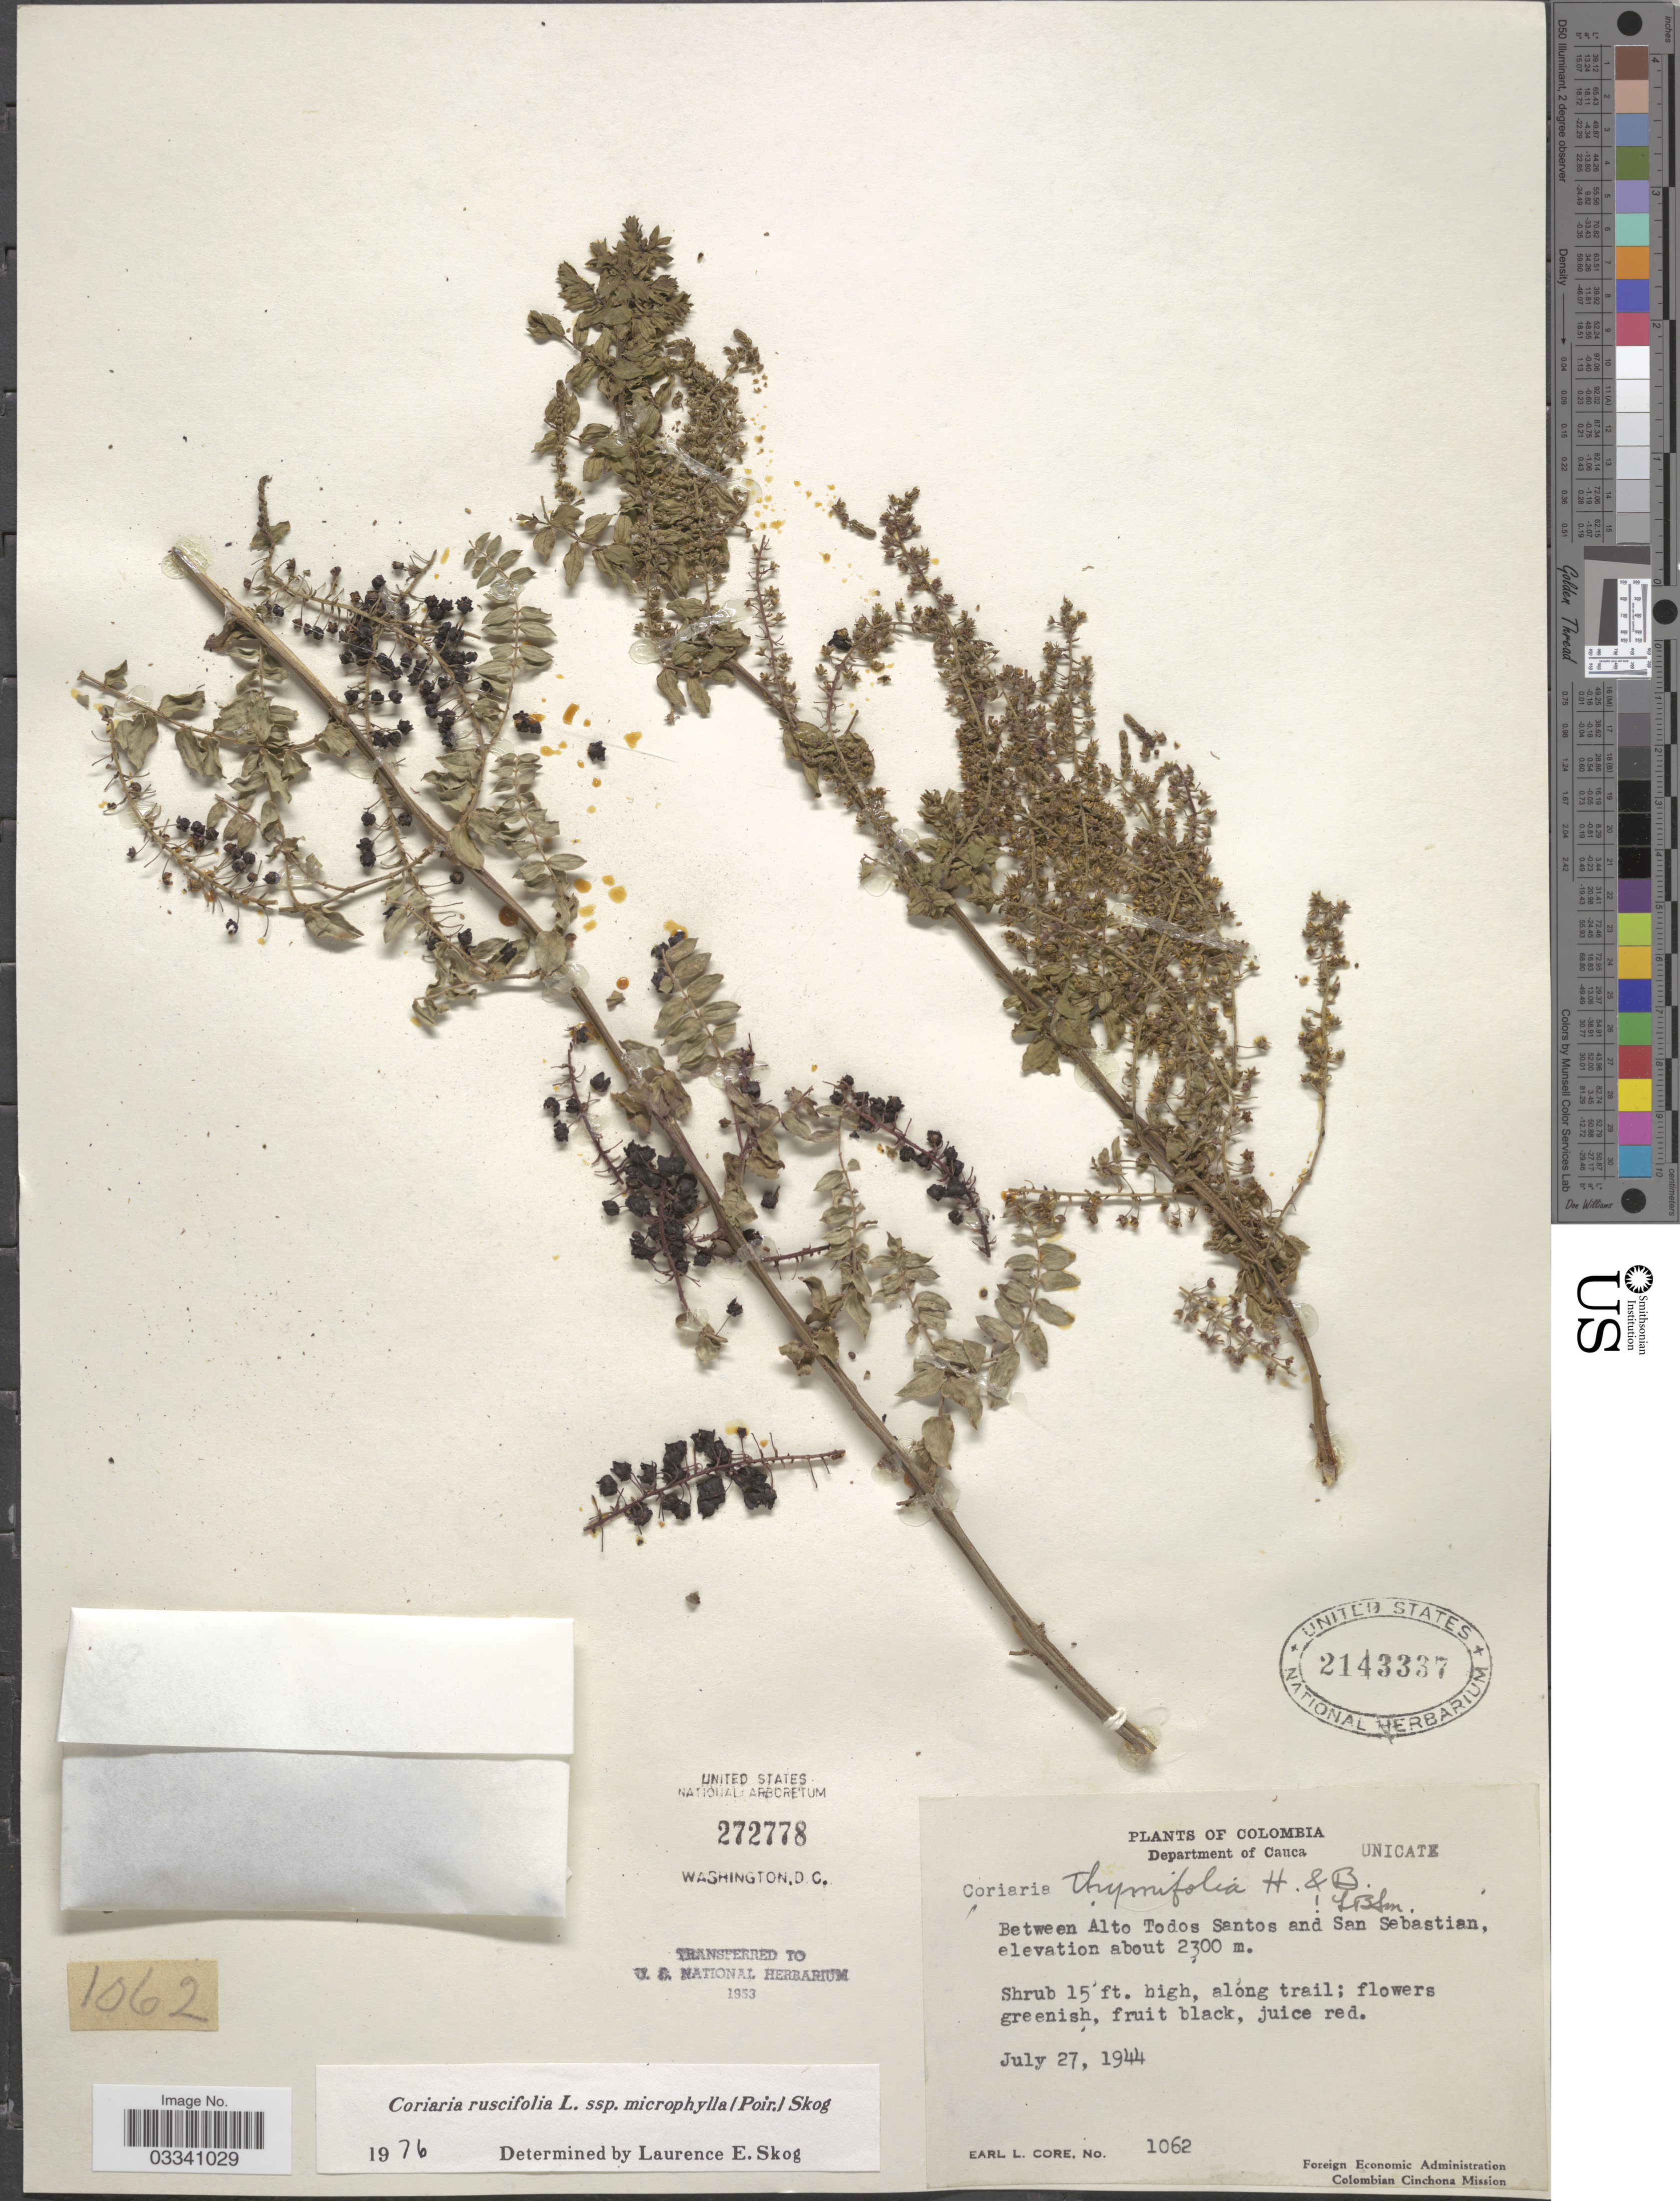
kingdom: Plantae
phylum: Tracheophyta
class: Magnoliopsida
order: Cucurbitales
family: Coriariaceae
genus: Coriaria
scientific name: Coriaria ruscifolia subsp. microphylla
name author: (Poir.) L.E. Skog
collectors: E. L. Core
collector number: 1062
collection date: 1944-07-27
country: Colombia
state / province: Cauca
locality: Department of Cauca, Between Alto Todos Santos and San Sebastian.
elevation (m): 2300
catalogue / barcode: US 2143337